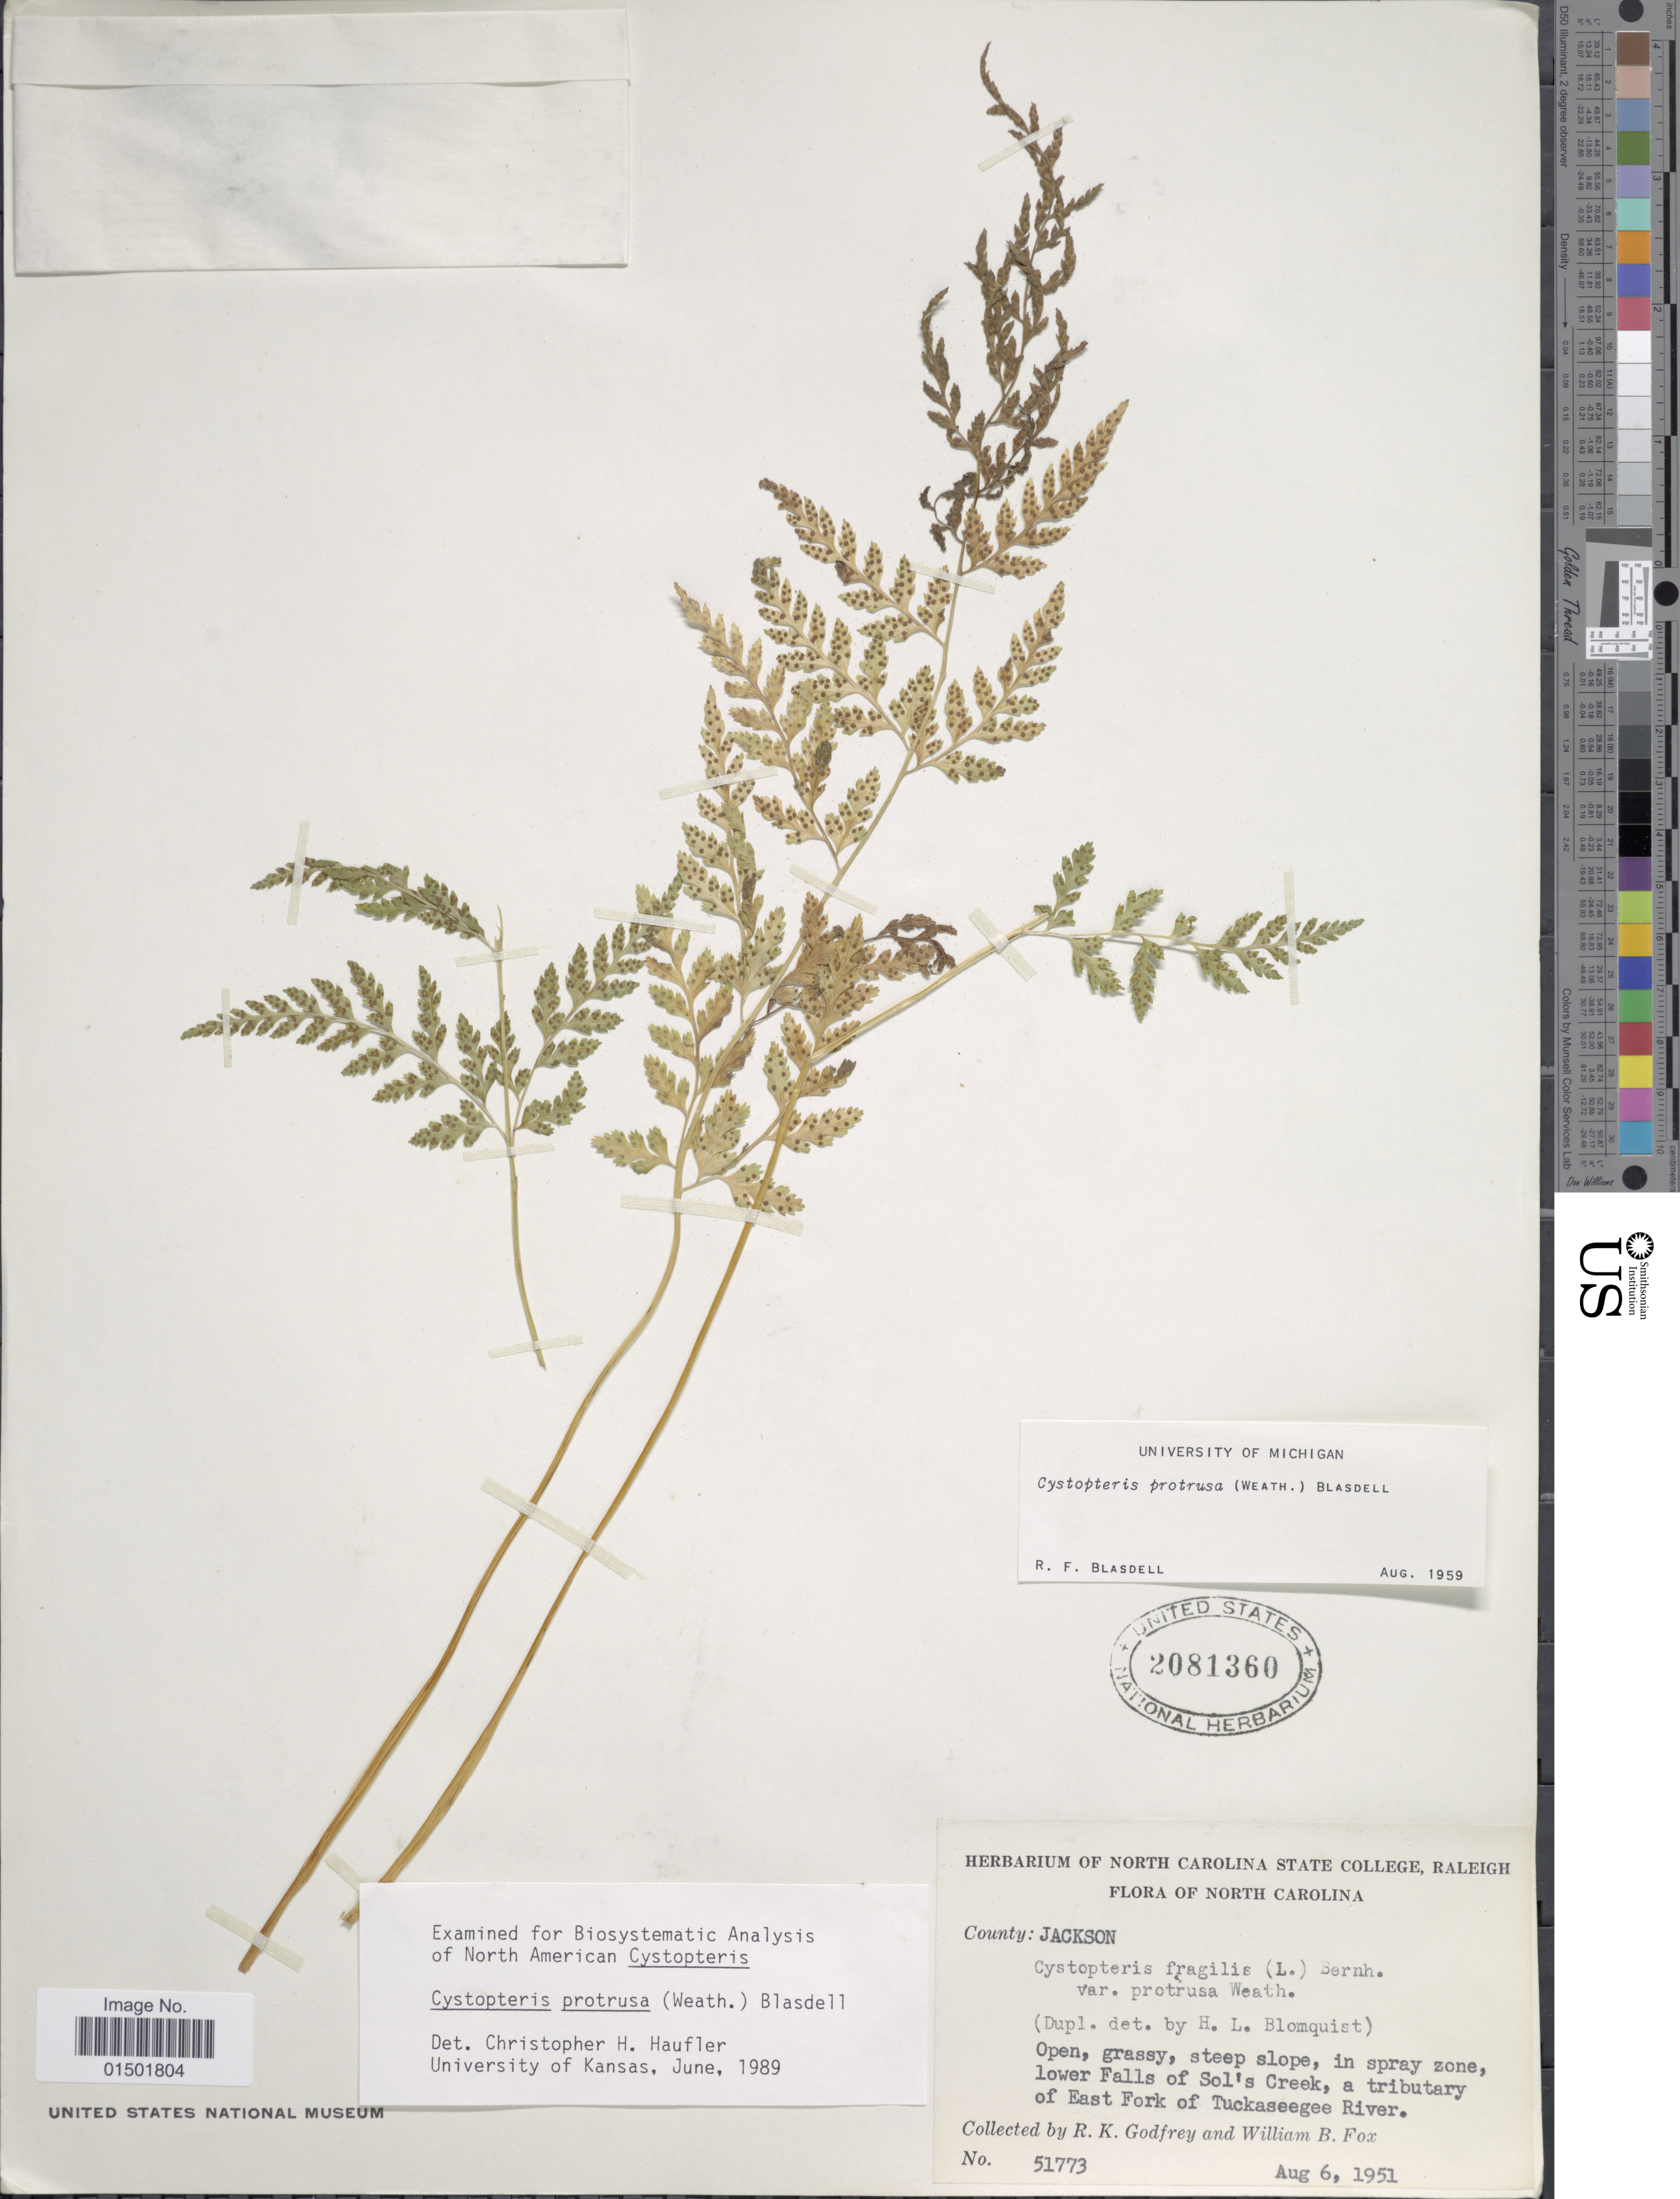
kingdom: Plantae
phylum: Tracheophyta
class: Polypodiopsida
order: Polypodiales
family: Cystopteridaceae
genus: Cystopteris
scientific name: Cystopteris protrusa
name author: (Weath.) Blasdell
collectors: R. K. Godfrey, J. O'Connell & W. B. Fox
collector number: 51773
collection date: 1951-08-06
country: United States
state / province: North Carolina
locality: County: Jackson. Open, grassy, steep slope, in spray zone lower Falls of Sol's Creek, a tributary of East Fork of Tuckaseegee River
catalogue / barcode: US 2081360